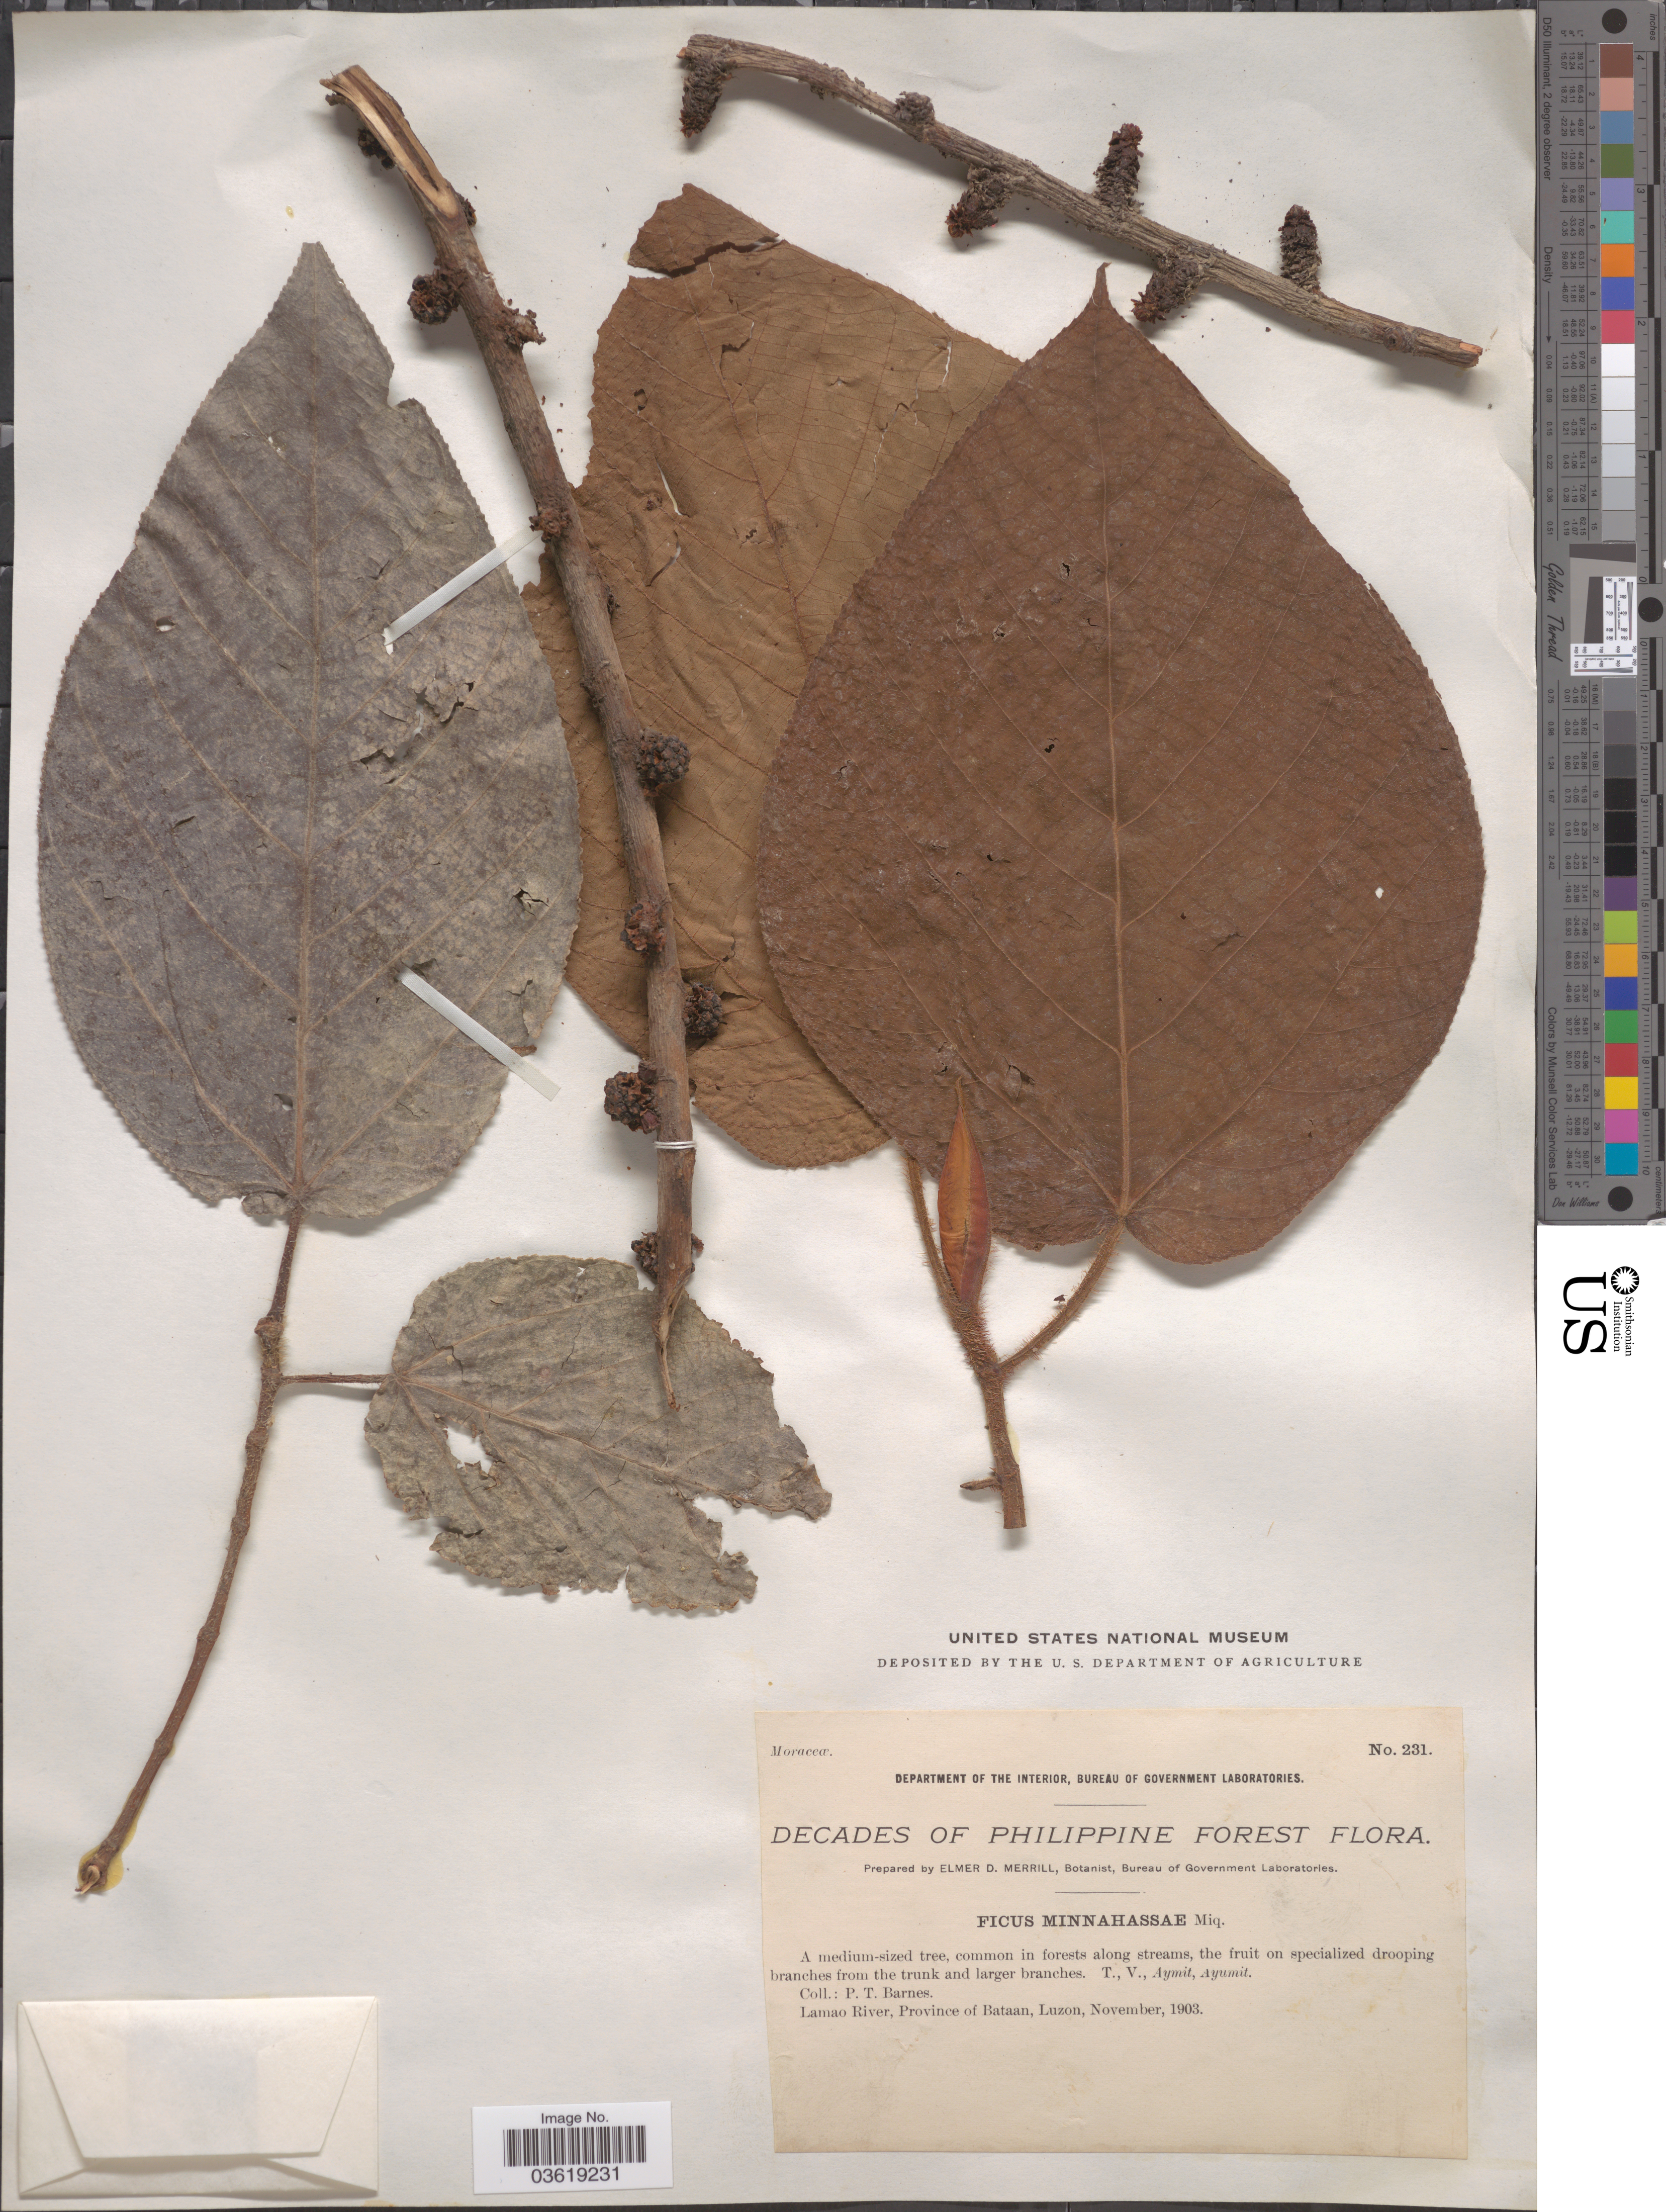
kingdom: Plantae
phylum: Tracheophyta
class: Magnoliopsida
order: Rosales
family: Moraceae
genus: Ficus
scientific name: Ficus minahassae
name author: Miq.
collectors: P. Barnes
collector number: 231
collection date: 1903-11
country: Philippines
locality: Philippine Forest. Lamao River, Province of Bataan, Luzon.